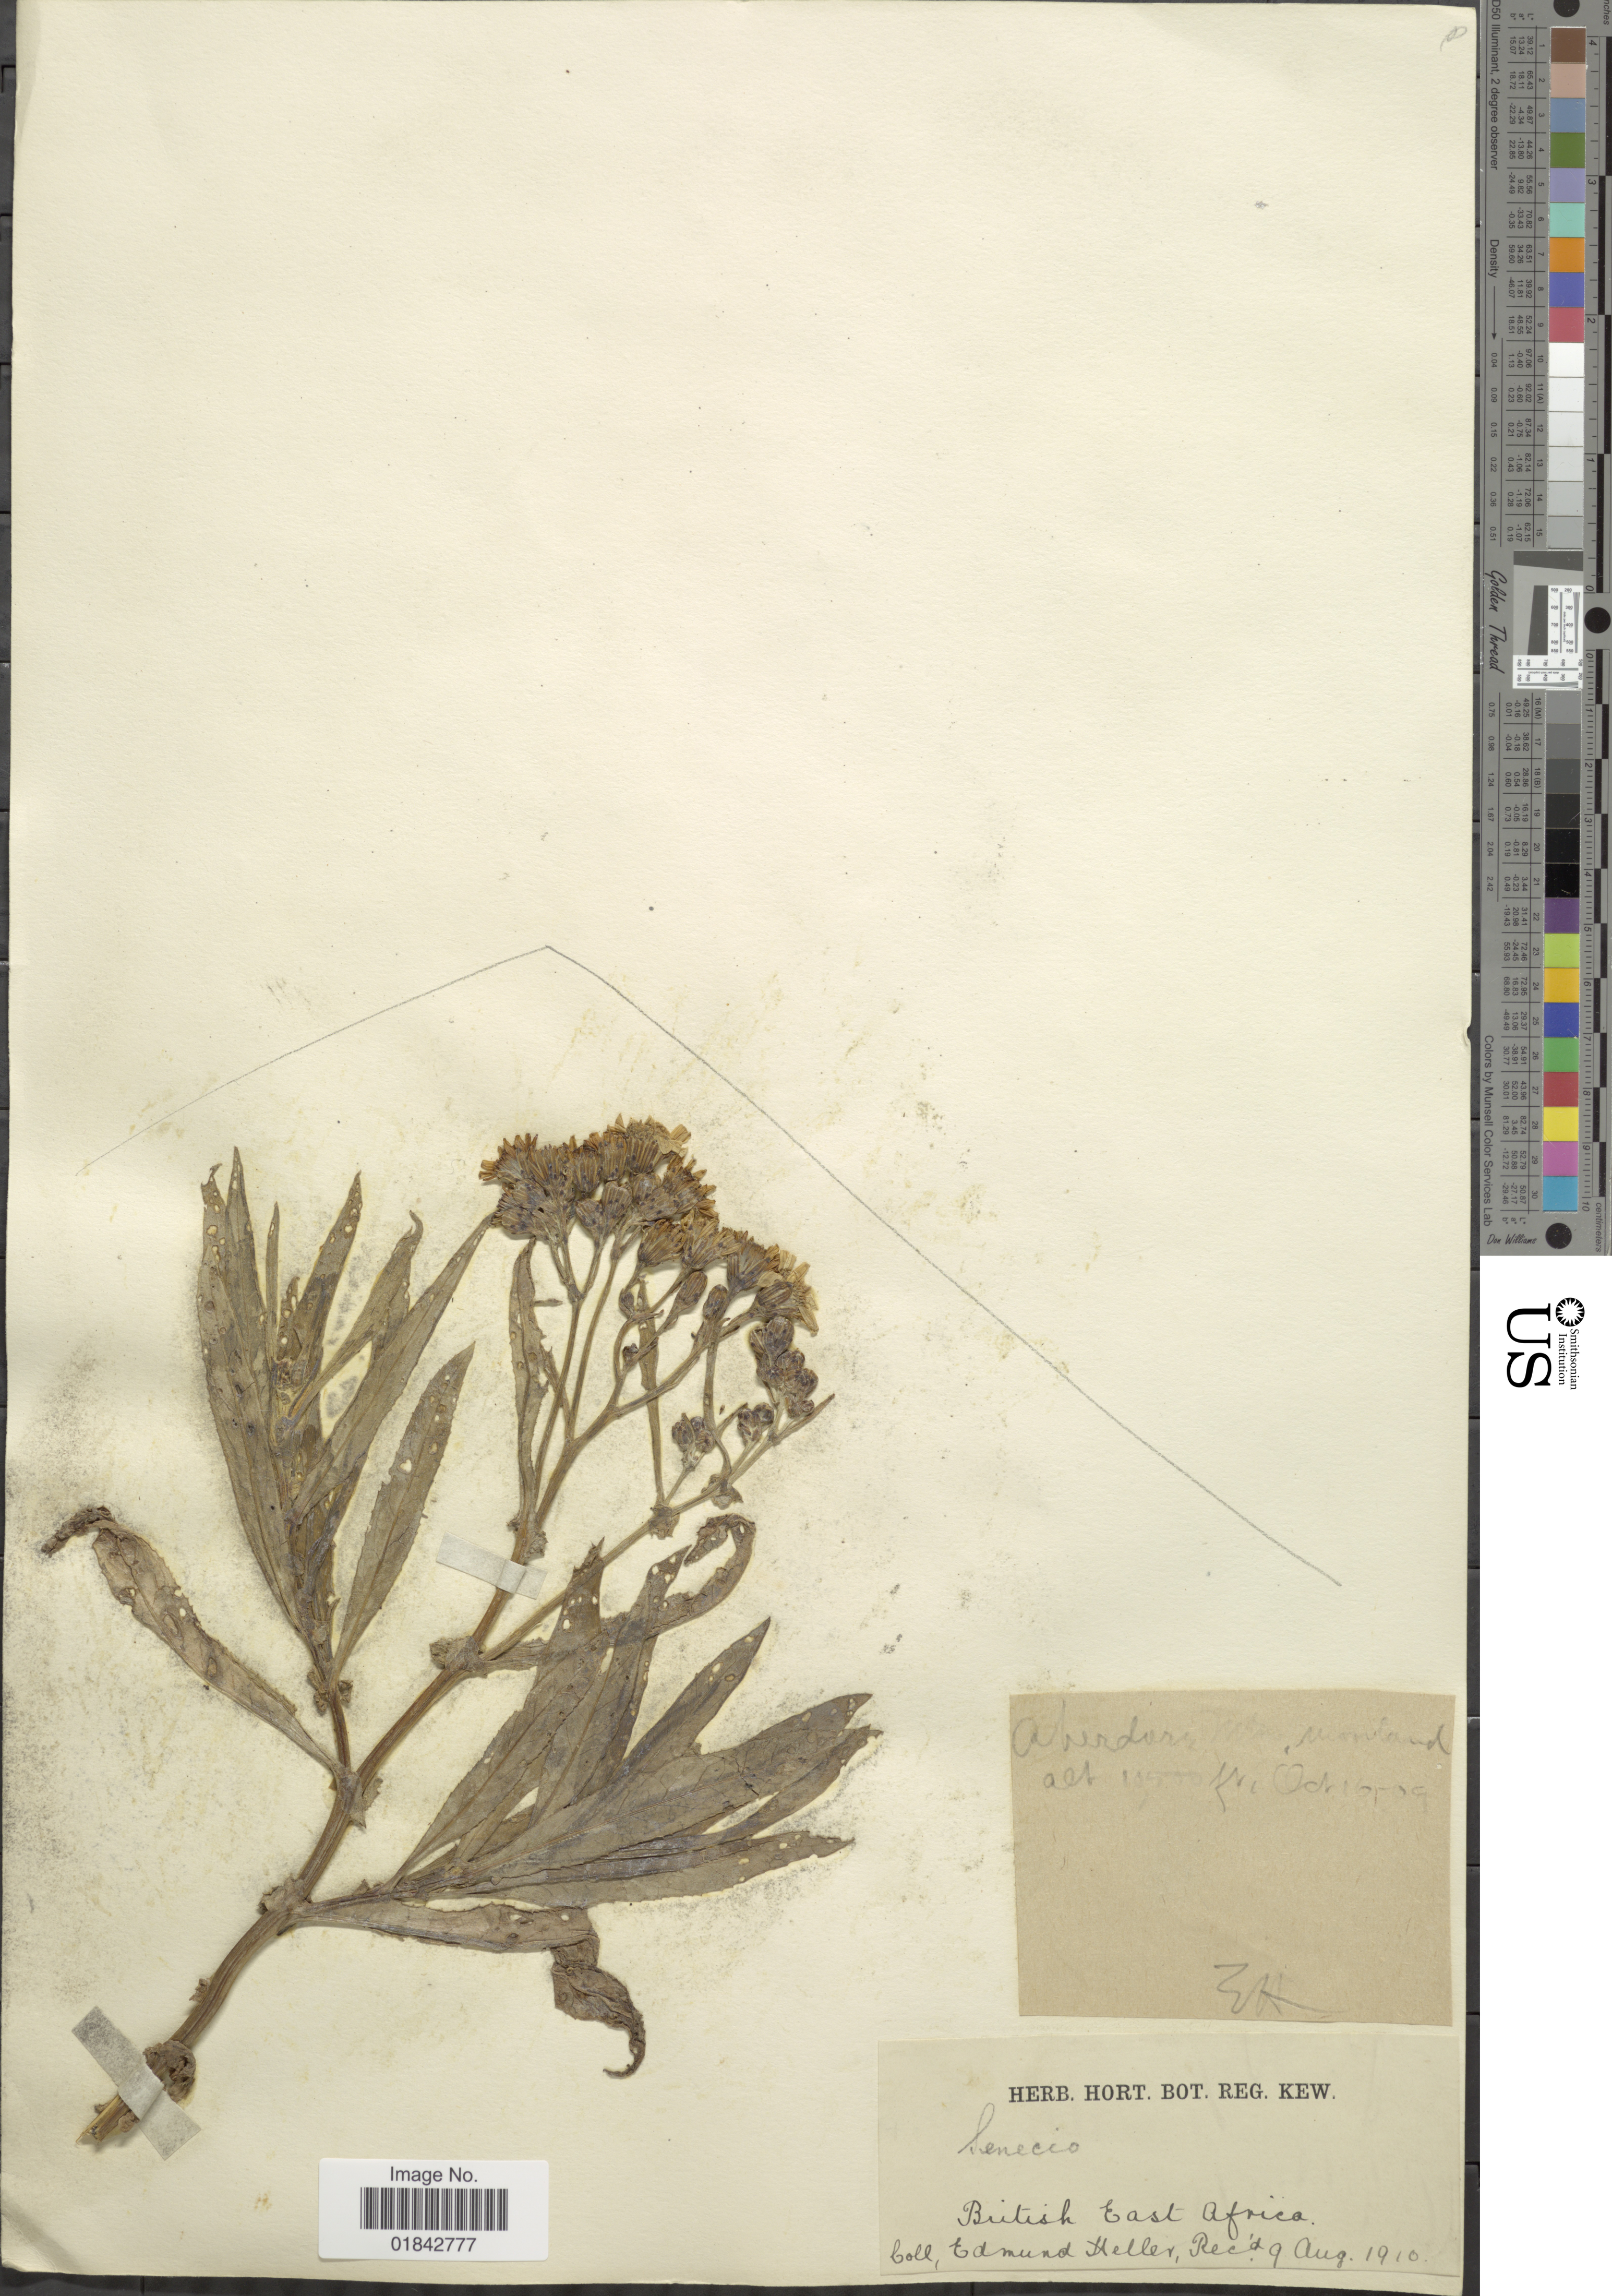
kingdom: Plantae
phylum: Tracheophyta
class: Magnoliopsida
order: Asterales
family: Asteraceae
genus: Senecio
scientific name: Senecio sp.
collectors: E. Heller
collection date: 1909-10-16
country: Kenya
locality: British East Africa, Aberdorr, Unionland [interpreted]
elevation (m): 3200